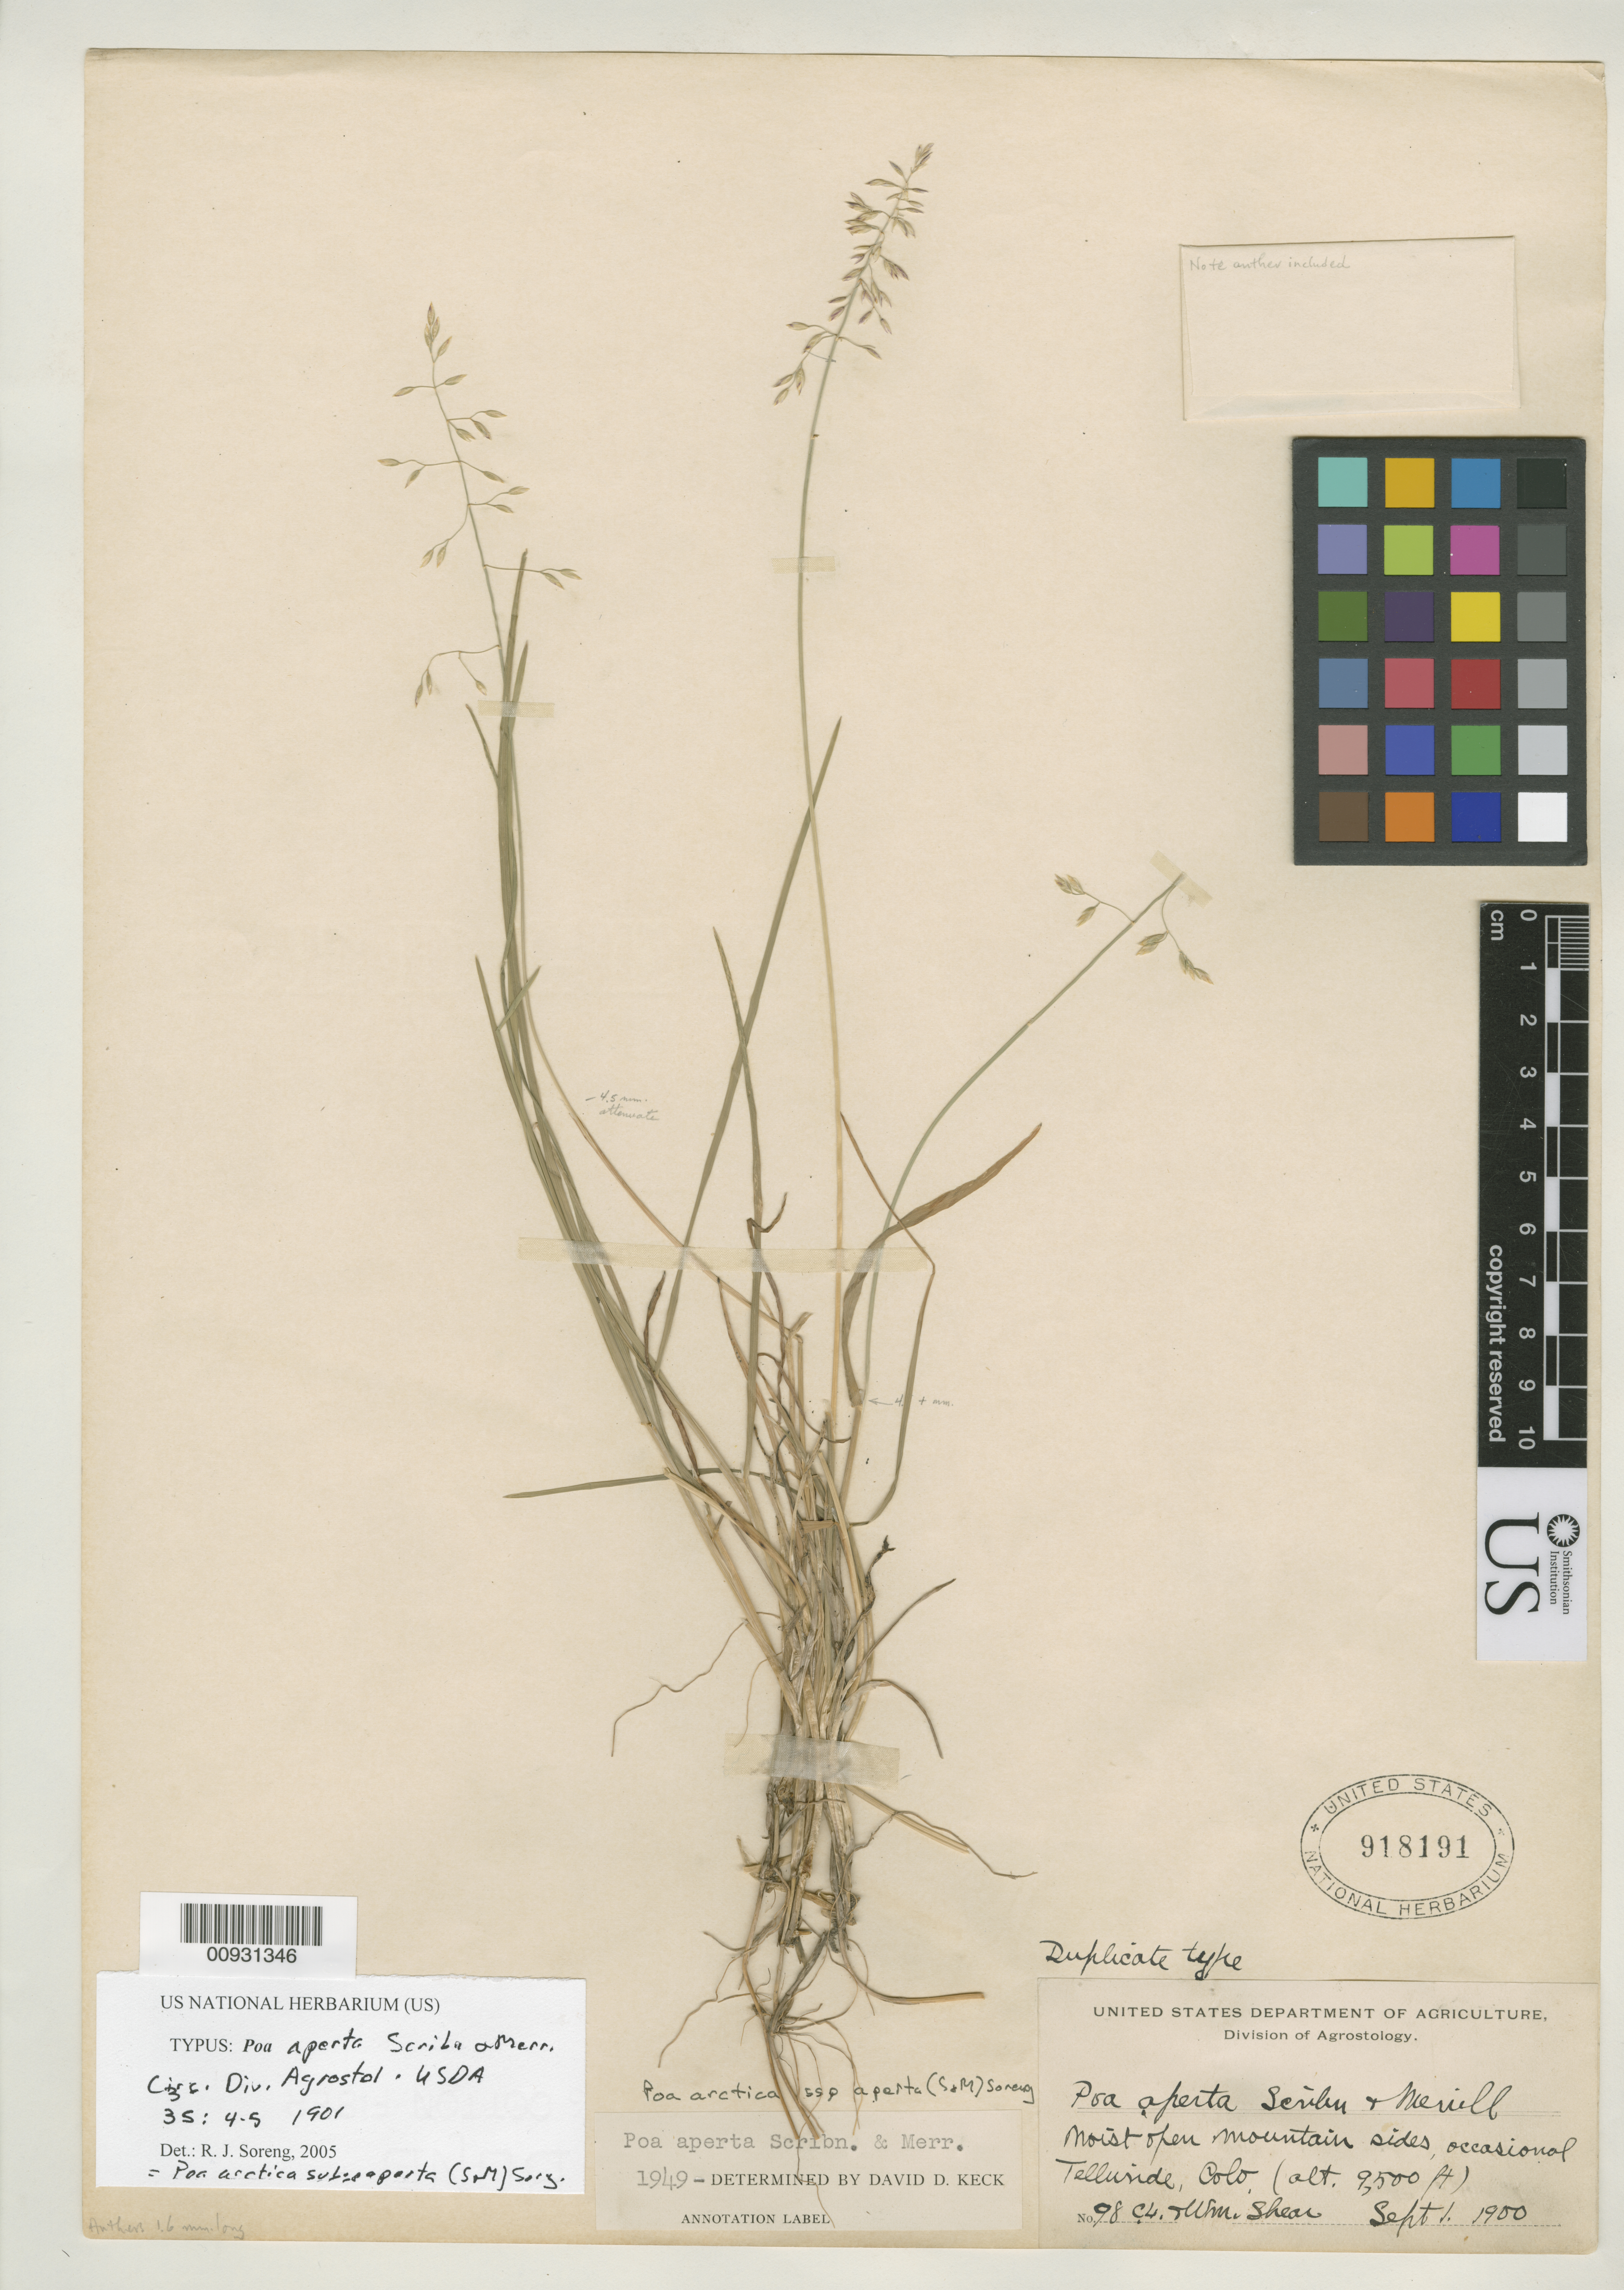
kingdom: Plantae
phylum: Tracheophyta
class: Liliopsida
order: Poales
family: Poaceae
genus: Poa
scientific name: Poa aperta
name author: Scribn. & Merr.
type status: Isotype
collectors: W. Shear & C. L. Shear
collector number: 98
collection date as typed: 01 Sep 1900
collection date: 1900-09-01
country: United States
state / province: Colorado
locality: Telluride.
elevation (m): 2896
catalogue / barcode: US 918191